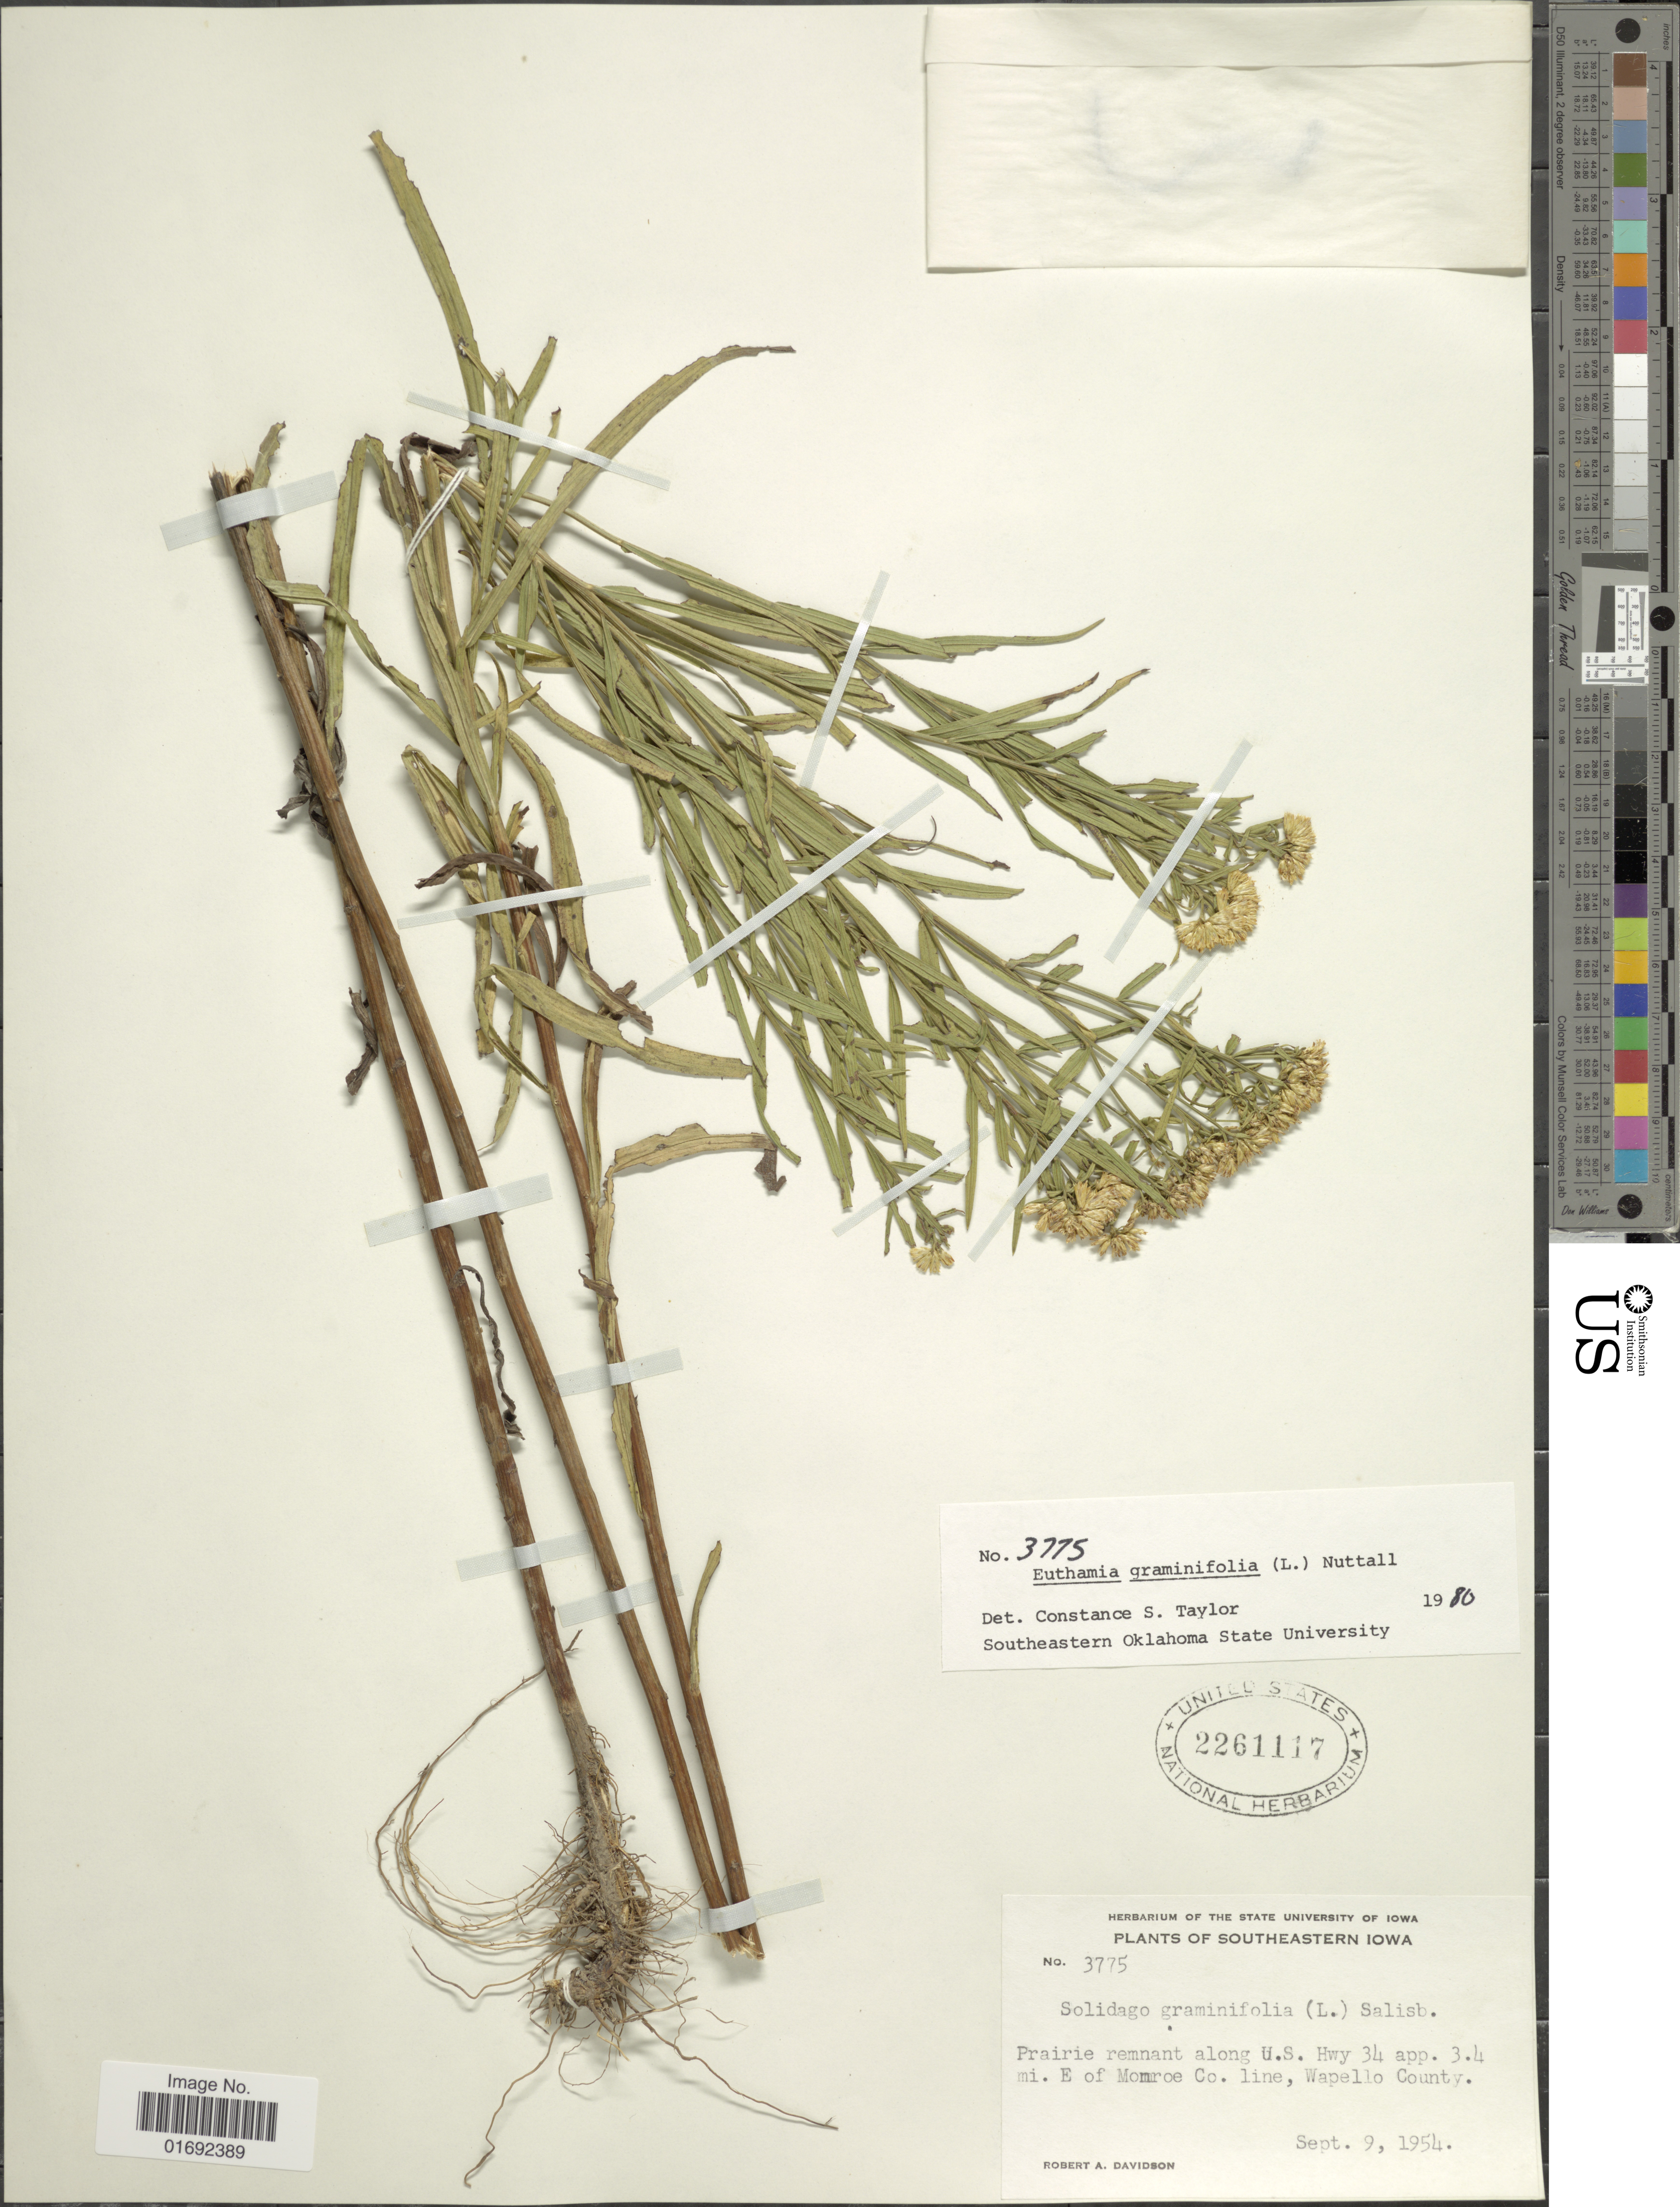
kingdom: Plantae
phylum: Tracheophyta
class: Magnoliopsida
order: Asterales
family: Asteraceae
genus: Euthamia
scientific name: Euthamia graminifolia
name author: (L.) Nutt.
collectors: R. A. Davidson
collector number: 3775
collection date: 1954-09-09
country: United States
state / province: Iowa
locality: Southeastern Iowa, along U. S. Hwy 34 app. 3.4 mi. E of Monroe Co. line, Wapello County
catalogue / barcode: US 2261117